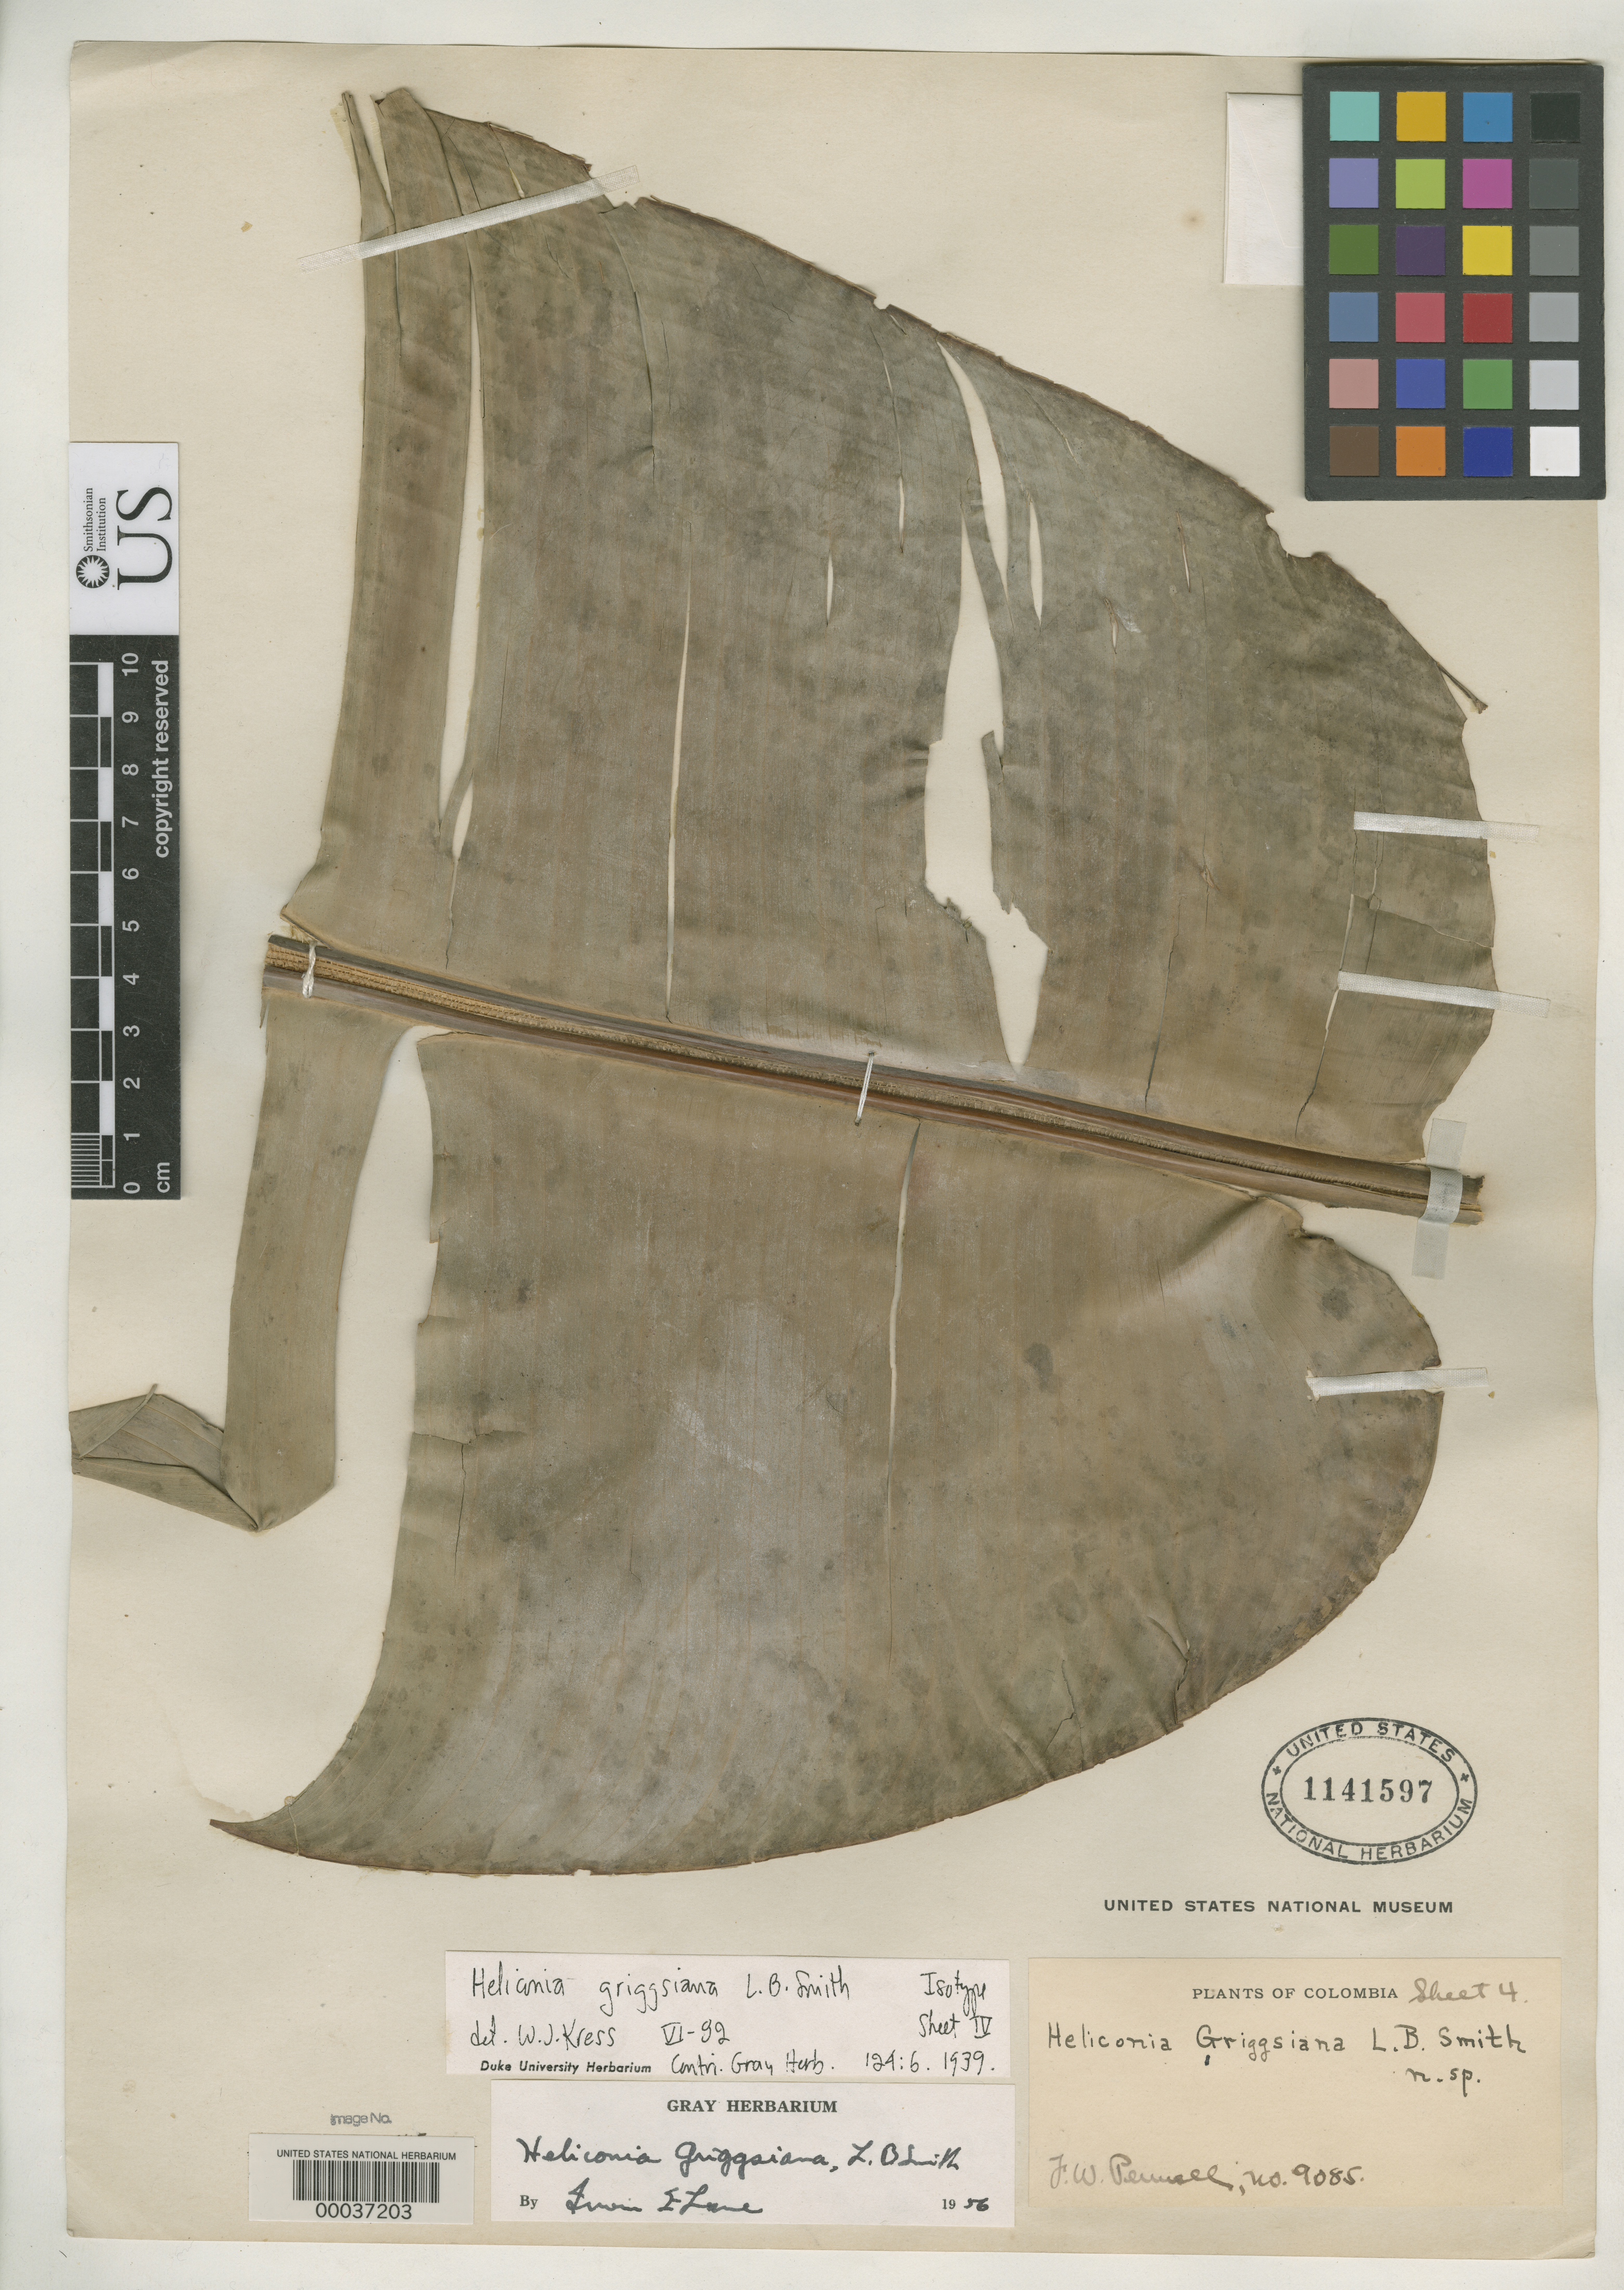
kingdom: Plantae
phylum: Tracheophyta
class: Liliopsida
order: Zingiberales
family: Heliconiaceae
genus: Heliconia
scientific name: Heliconia griggsiana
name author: L.B. Sm.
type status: Isotype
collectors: F. W. Pennell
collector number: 9085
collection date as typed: Jul 1922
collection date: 1922-07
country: Colombia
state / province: Caldas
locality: Rio Navarco, Salento.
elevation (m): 1400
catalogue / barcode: US 1141597